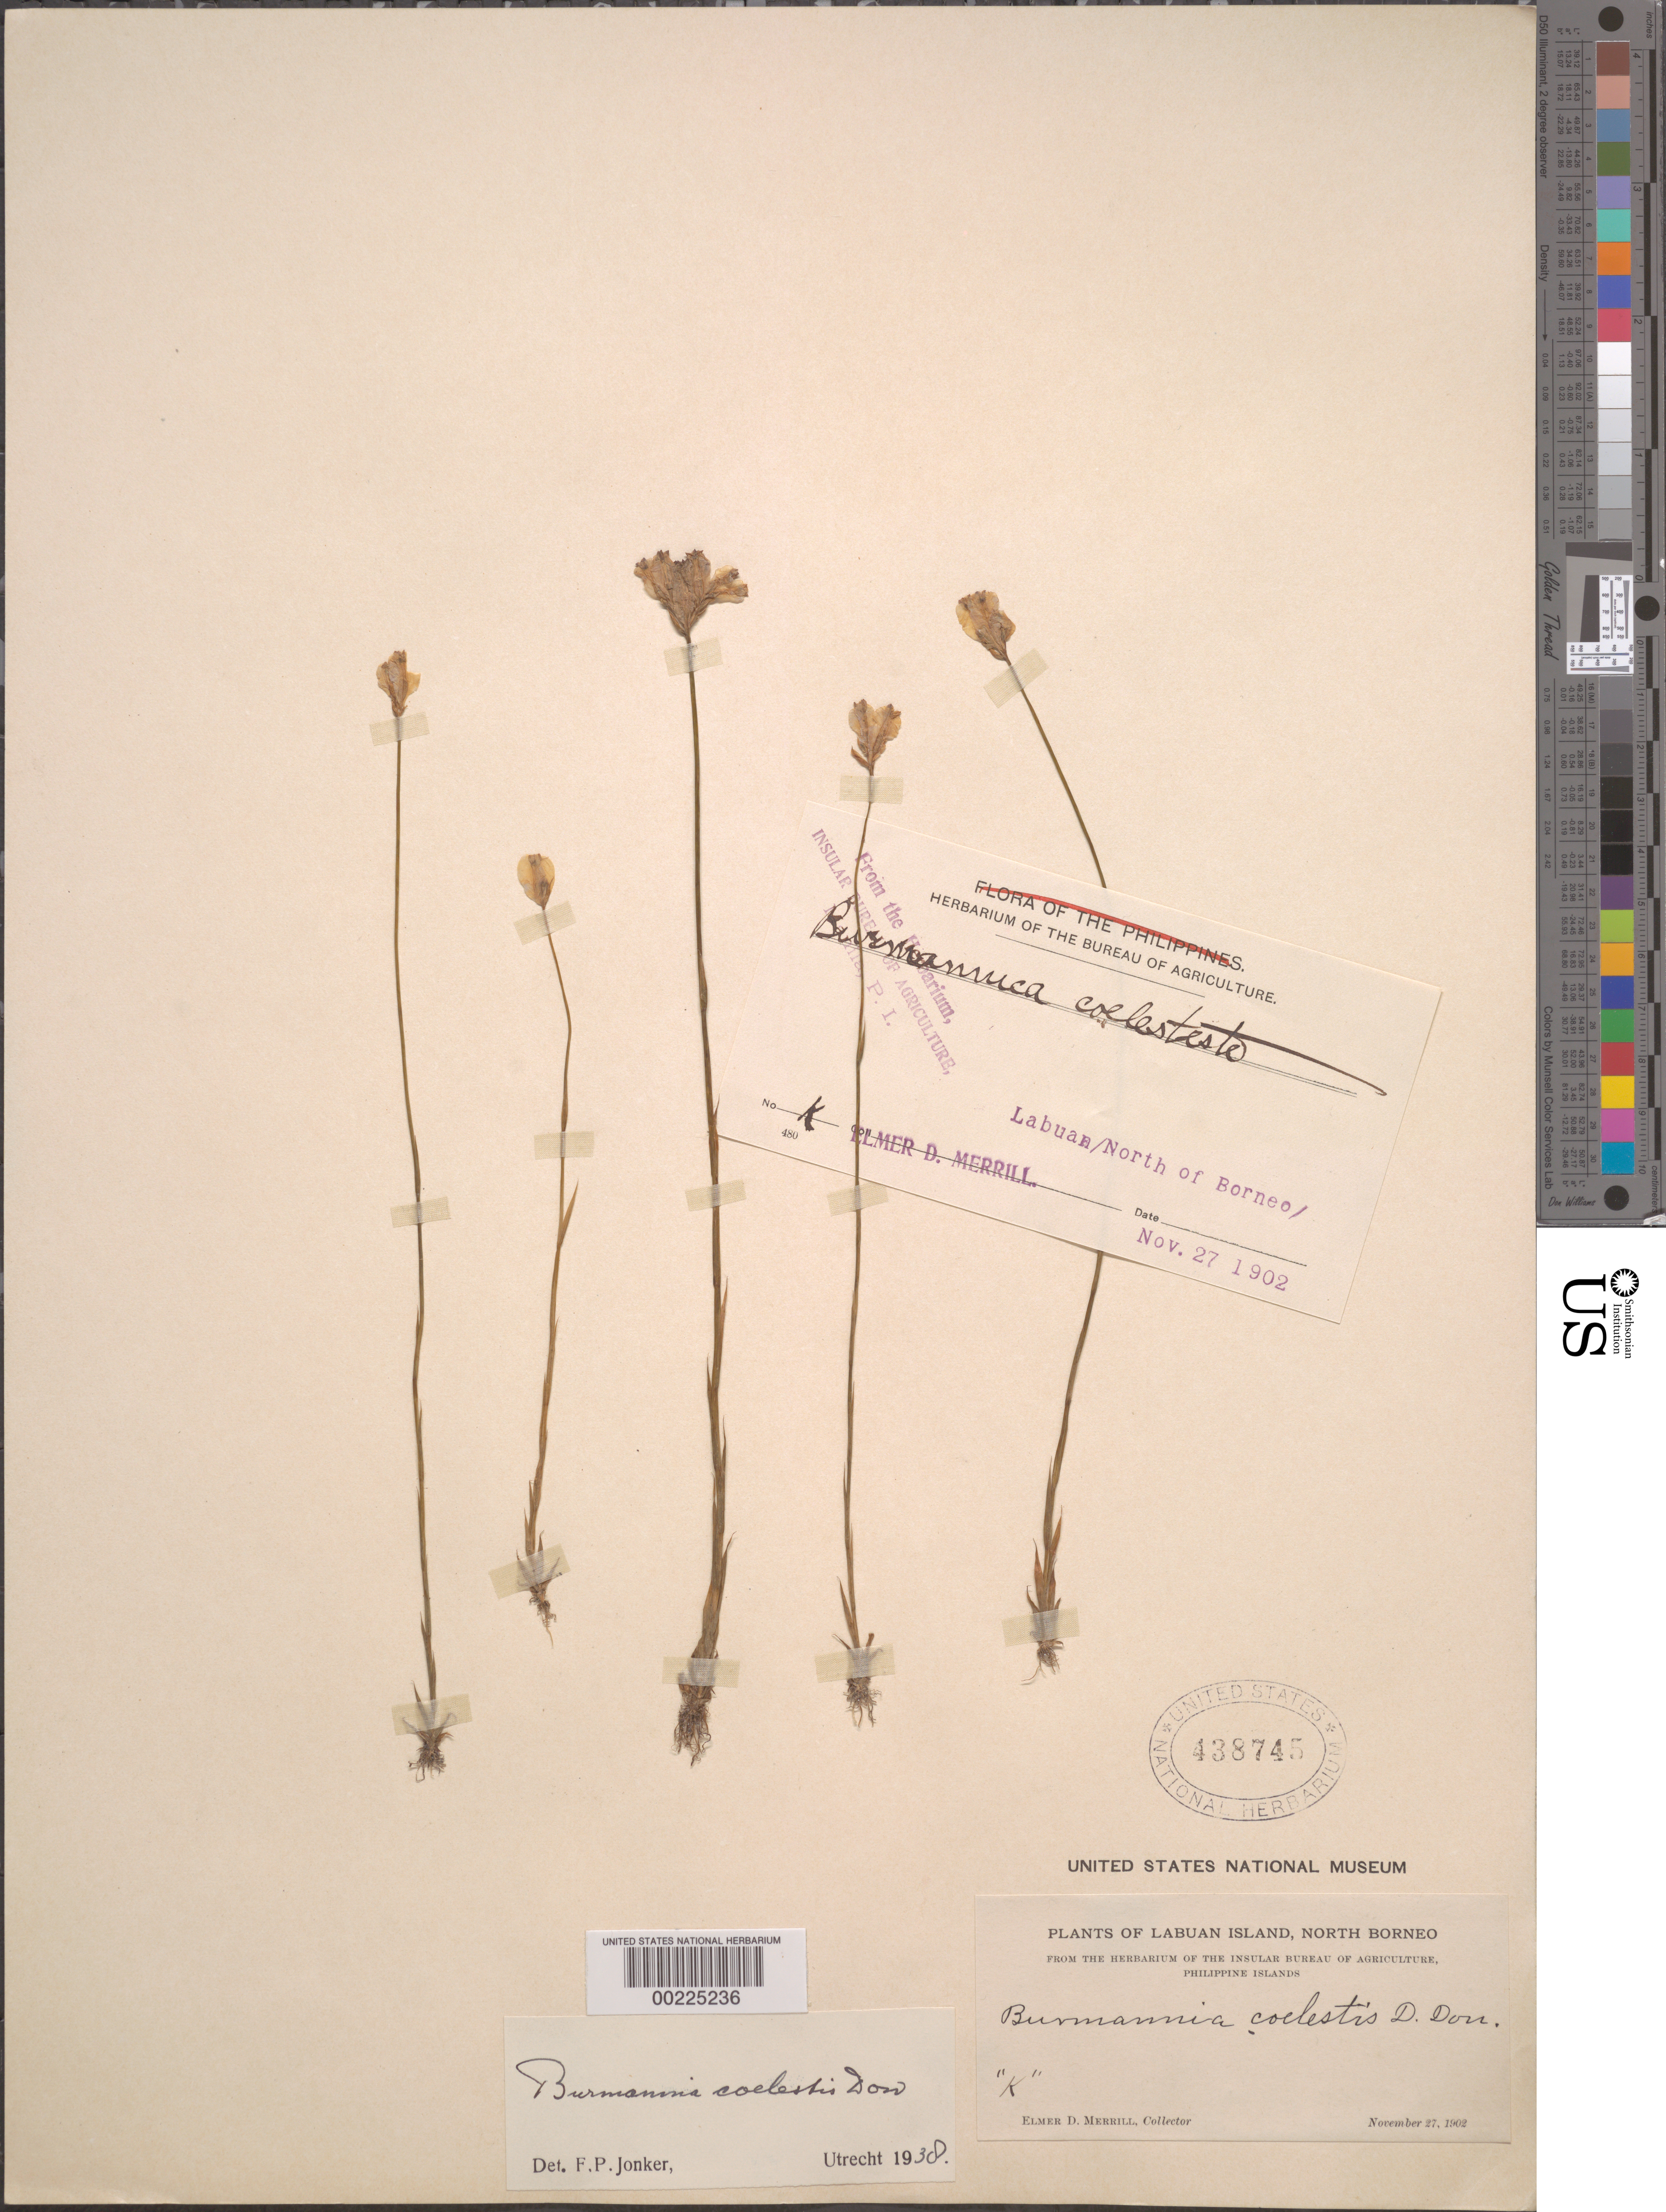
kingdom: Plantae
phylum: Tracheophyta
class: Liliopsida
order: Dioscoreales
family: Burmanniaceae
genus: Burmannia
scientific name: Burmannia coelestis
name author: D. Don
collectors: E. D. Merrill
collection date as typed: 27 Nov 1902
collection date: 1902-11-27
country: Malaysia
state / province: Labuan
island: Labuan I.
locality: Labuan I.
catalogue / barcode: US 438745